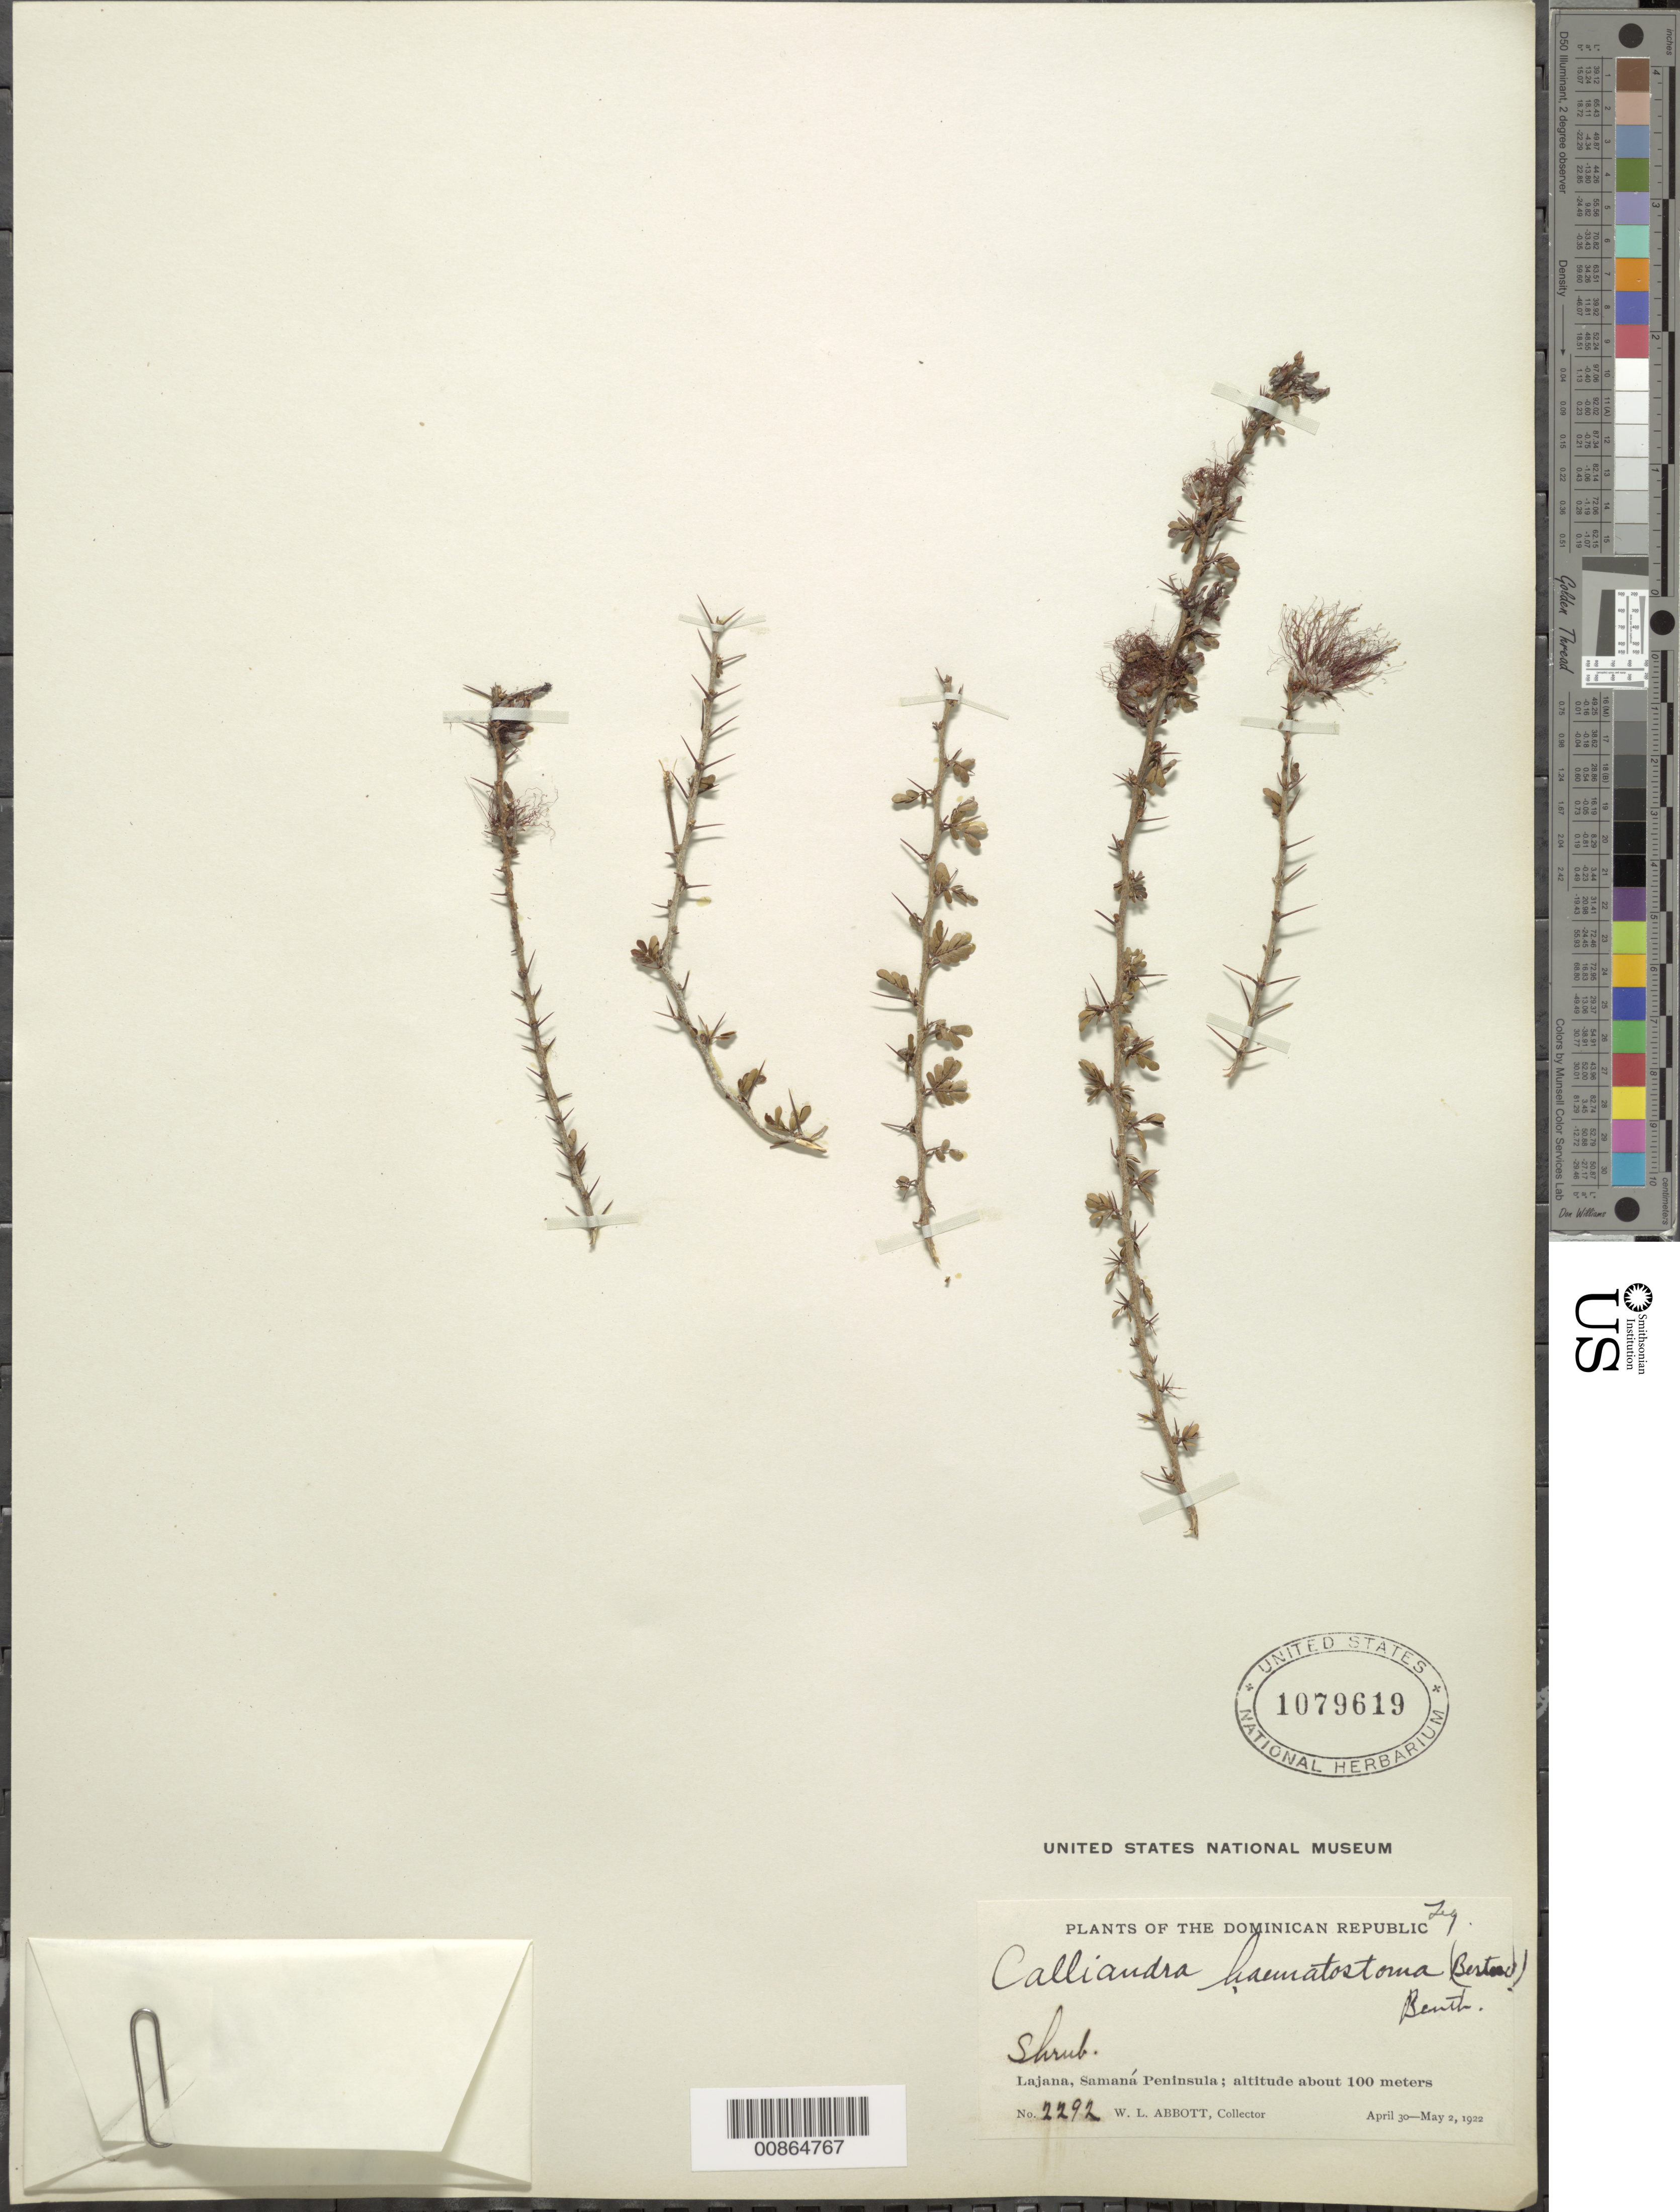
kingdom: Plantae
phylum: Tracheophyta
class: Magnoliopsida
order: Fabales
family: Fabaceae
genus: Calliandra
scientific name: Calliandra haematostoma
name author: (DC.) Urb.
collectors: W. L. Abbott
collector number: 2292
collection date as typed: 30 Apr 1922 to 02 May 1922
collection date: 1922-04-30/1922-05-02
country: Dominican Republic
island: Hispaniola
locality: Lajana, Samaná Peninsula.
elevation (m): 100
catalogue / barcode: US 1079619